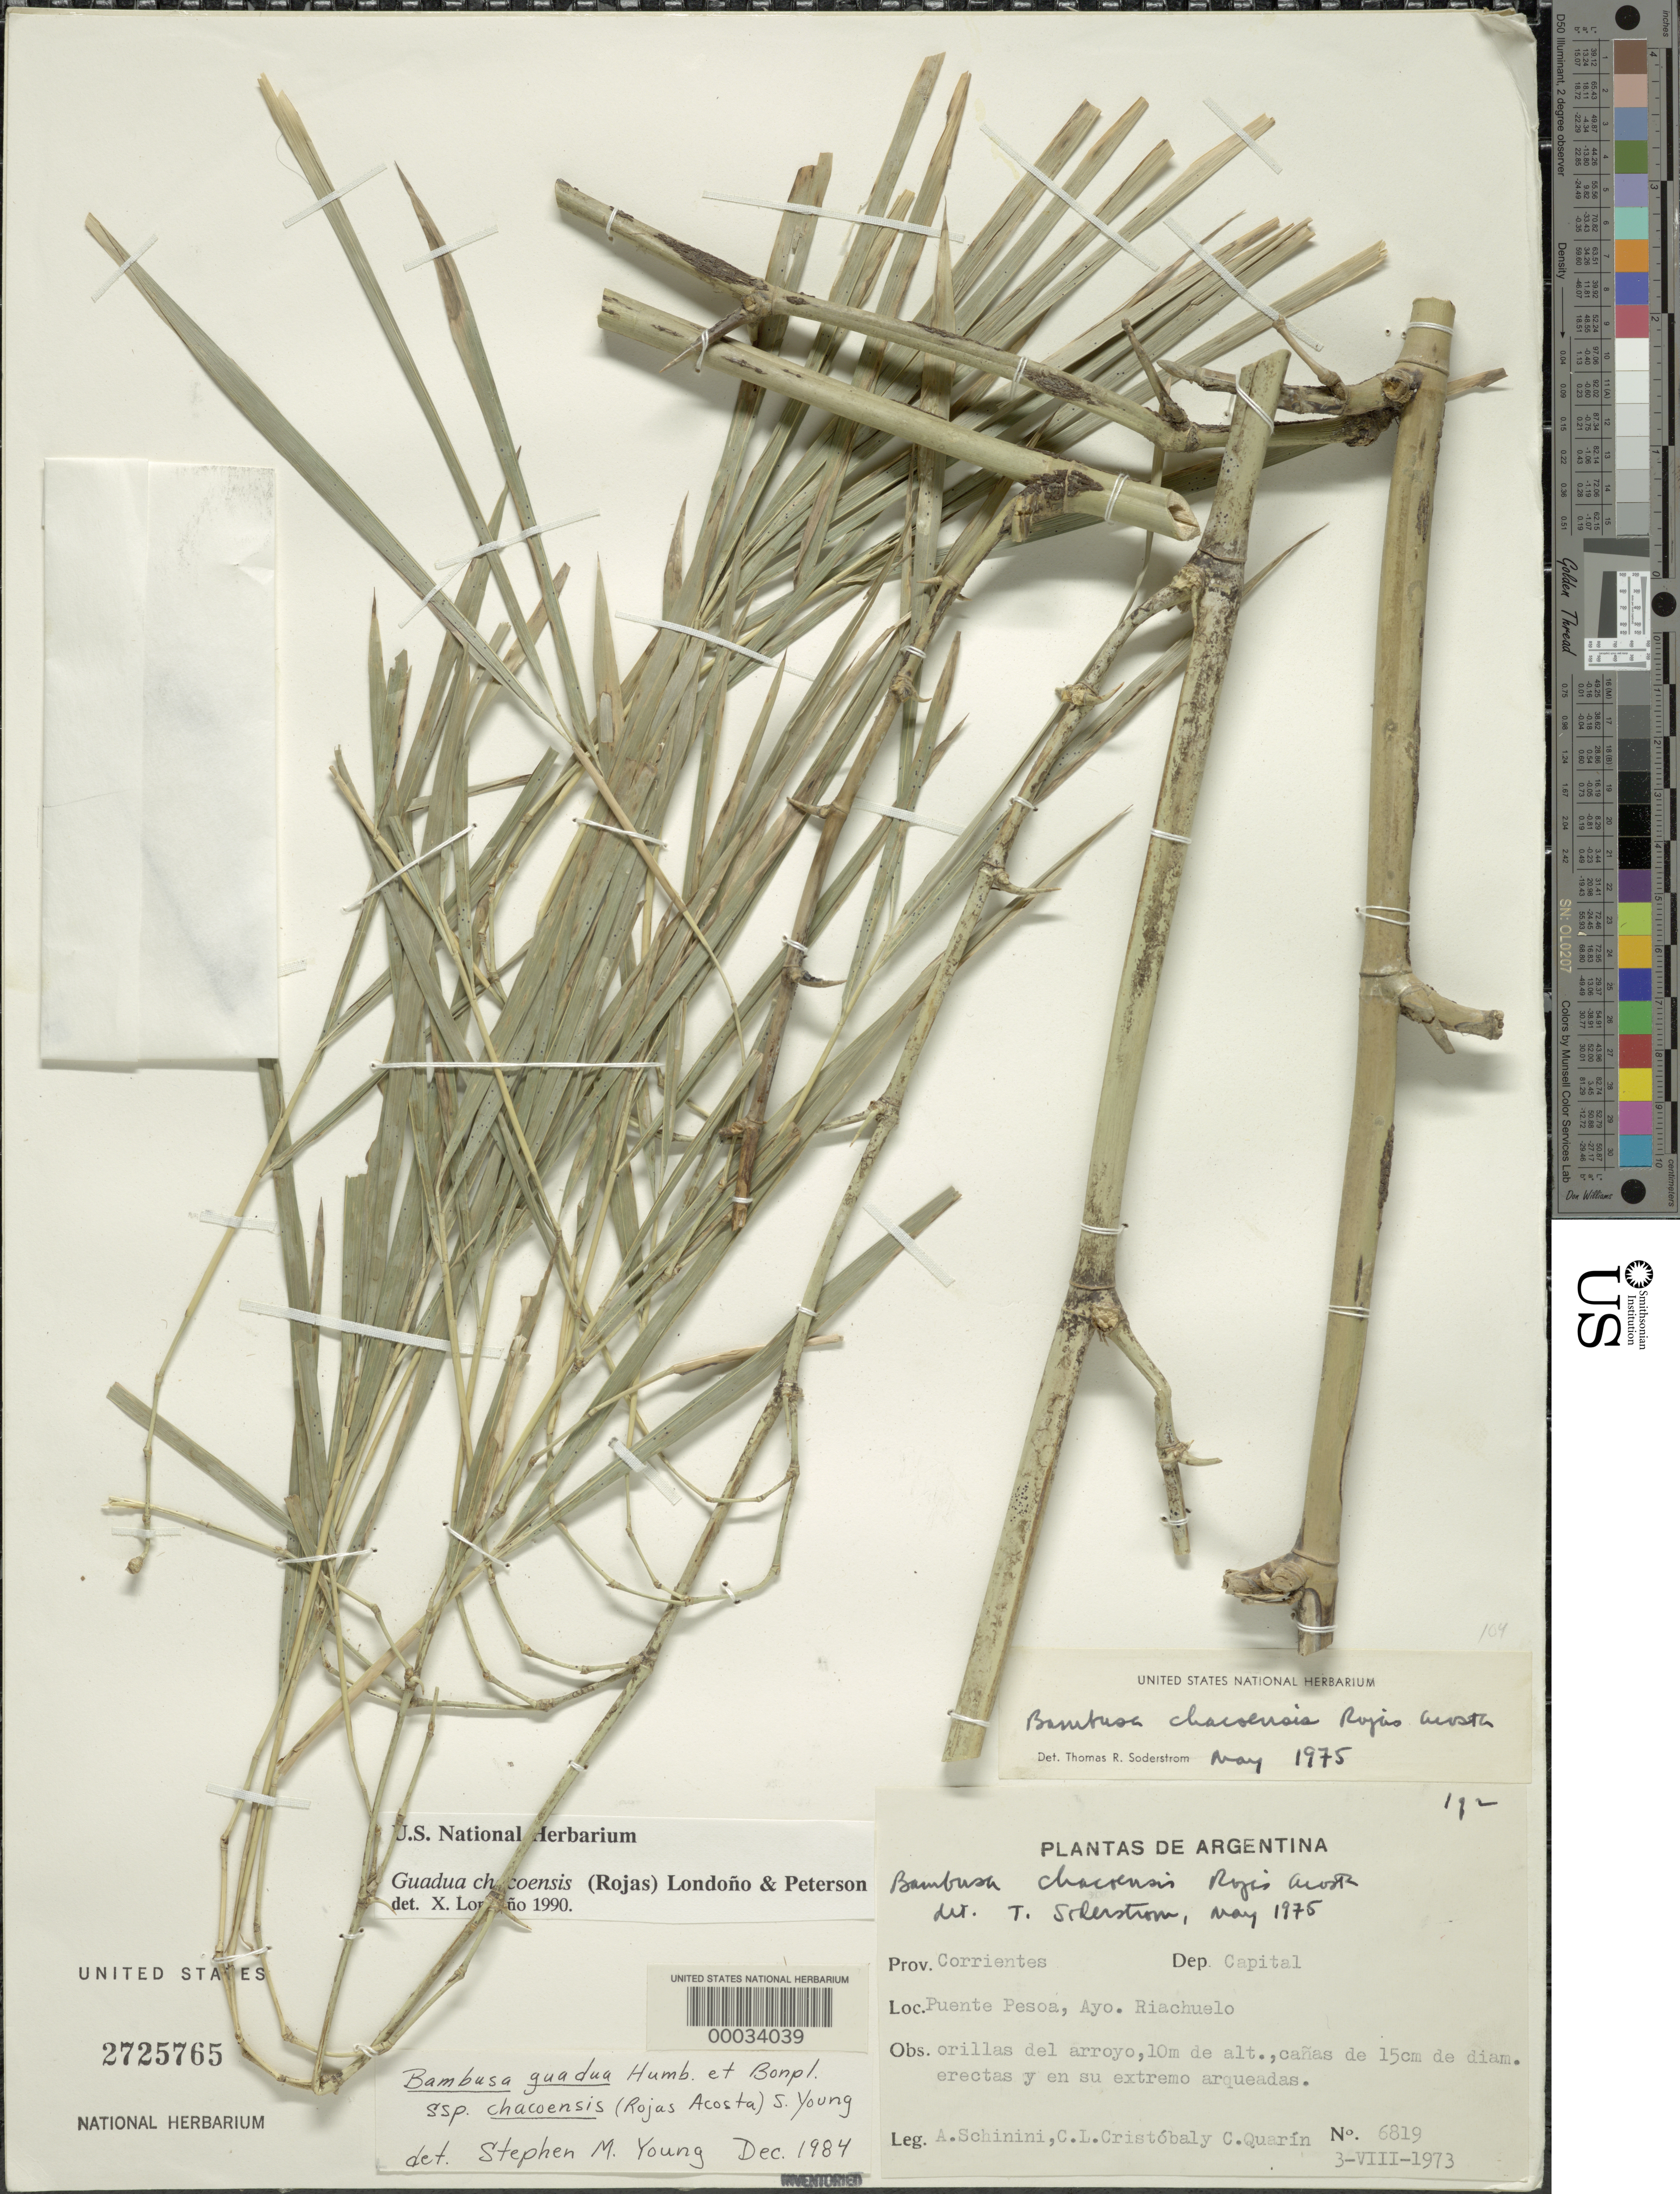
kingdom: Plantae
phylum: Tracheophyta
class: Liliopsida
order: Poales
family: Poaceae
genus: Guadua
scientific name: Guadua chacoensis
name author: (Rojas) Londoño & P.M. Peterson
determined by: Londoño, X., (TULV), Jardin Botanico "Juan Maria Cespedes"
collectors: A. Shinini, C. L. Cristóbal & C. Quarin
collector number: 6819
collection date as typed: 03 Aug 1973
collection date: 1973-08-03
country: Argentina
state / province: Corrientes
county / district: Capital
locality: Puente Pesoa, Ayo. Riachuelo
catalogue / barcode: US 2725765